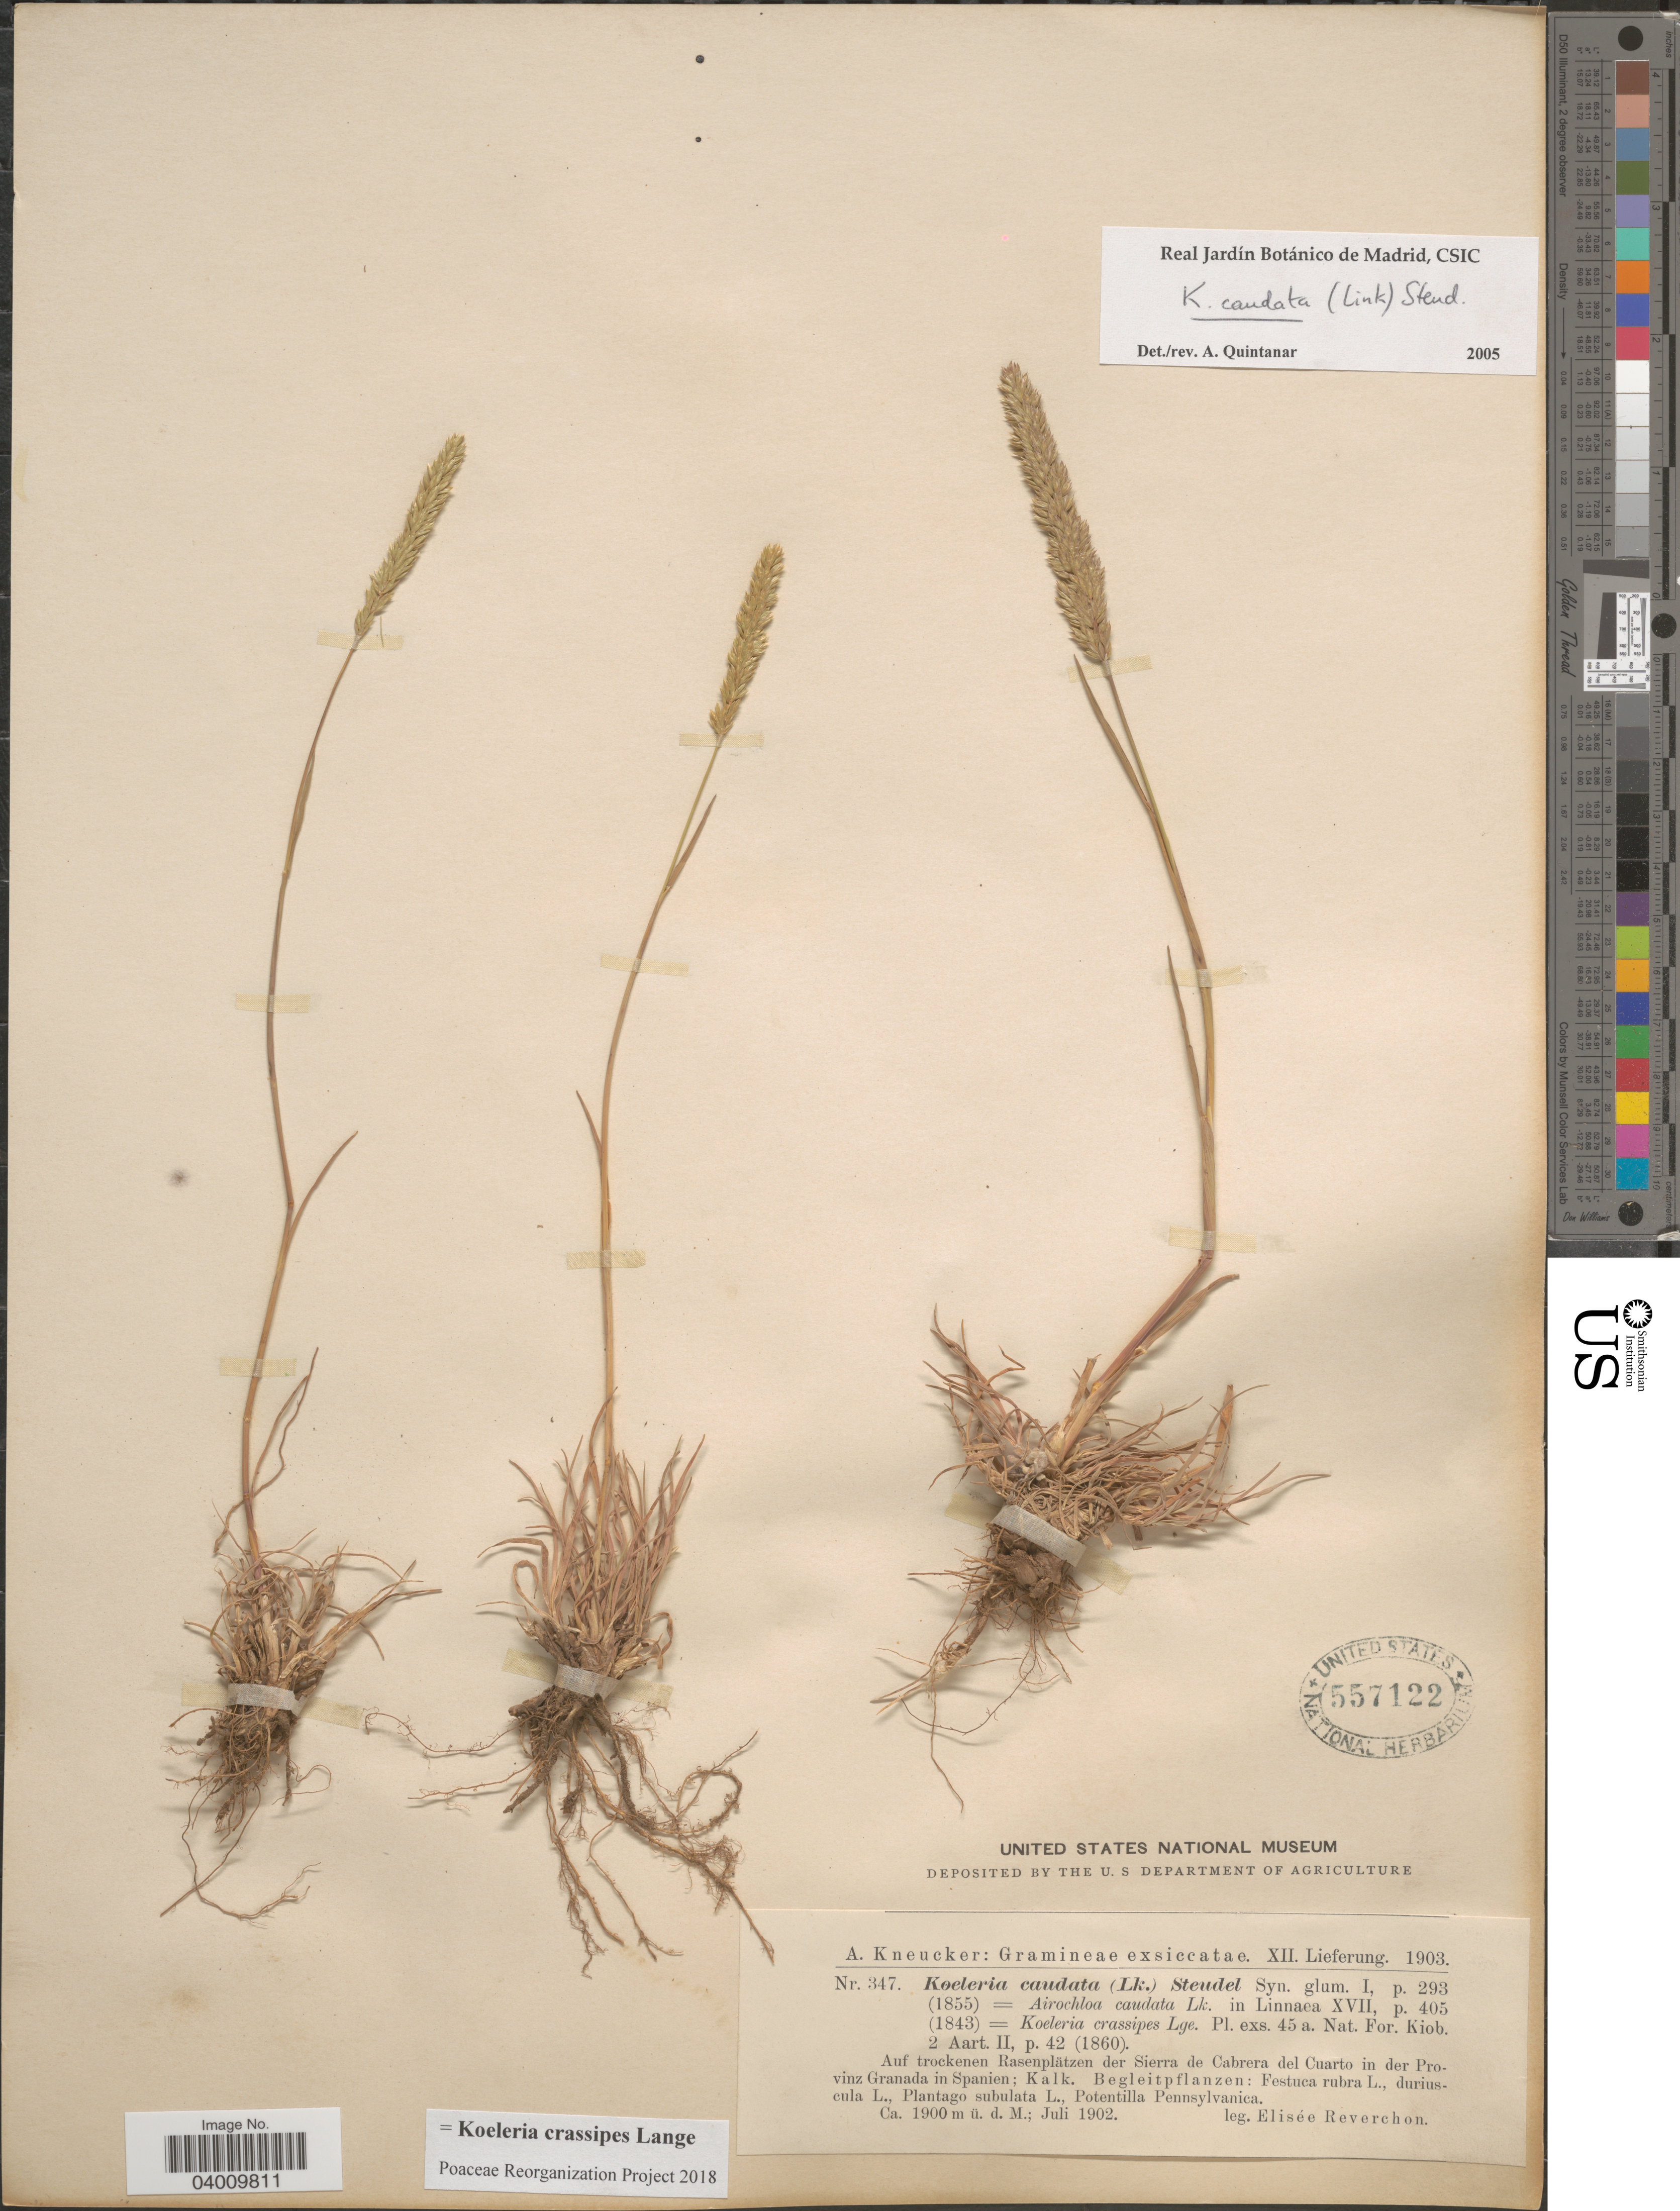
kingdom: Plantae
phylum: Tracheophyta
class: Liliopsida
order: Poales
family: Poaceae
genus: Koeleria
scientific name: Koeleria crassipes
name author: Lange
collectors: E. Reverchon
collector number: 347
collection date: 1902-07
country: Spain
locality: Auf trockenen Rasenplätzen der Sierra de Cabrera del Cuarto in der Provinz Granada in Spanien.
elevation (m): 1900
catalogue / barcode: US 557122